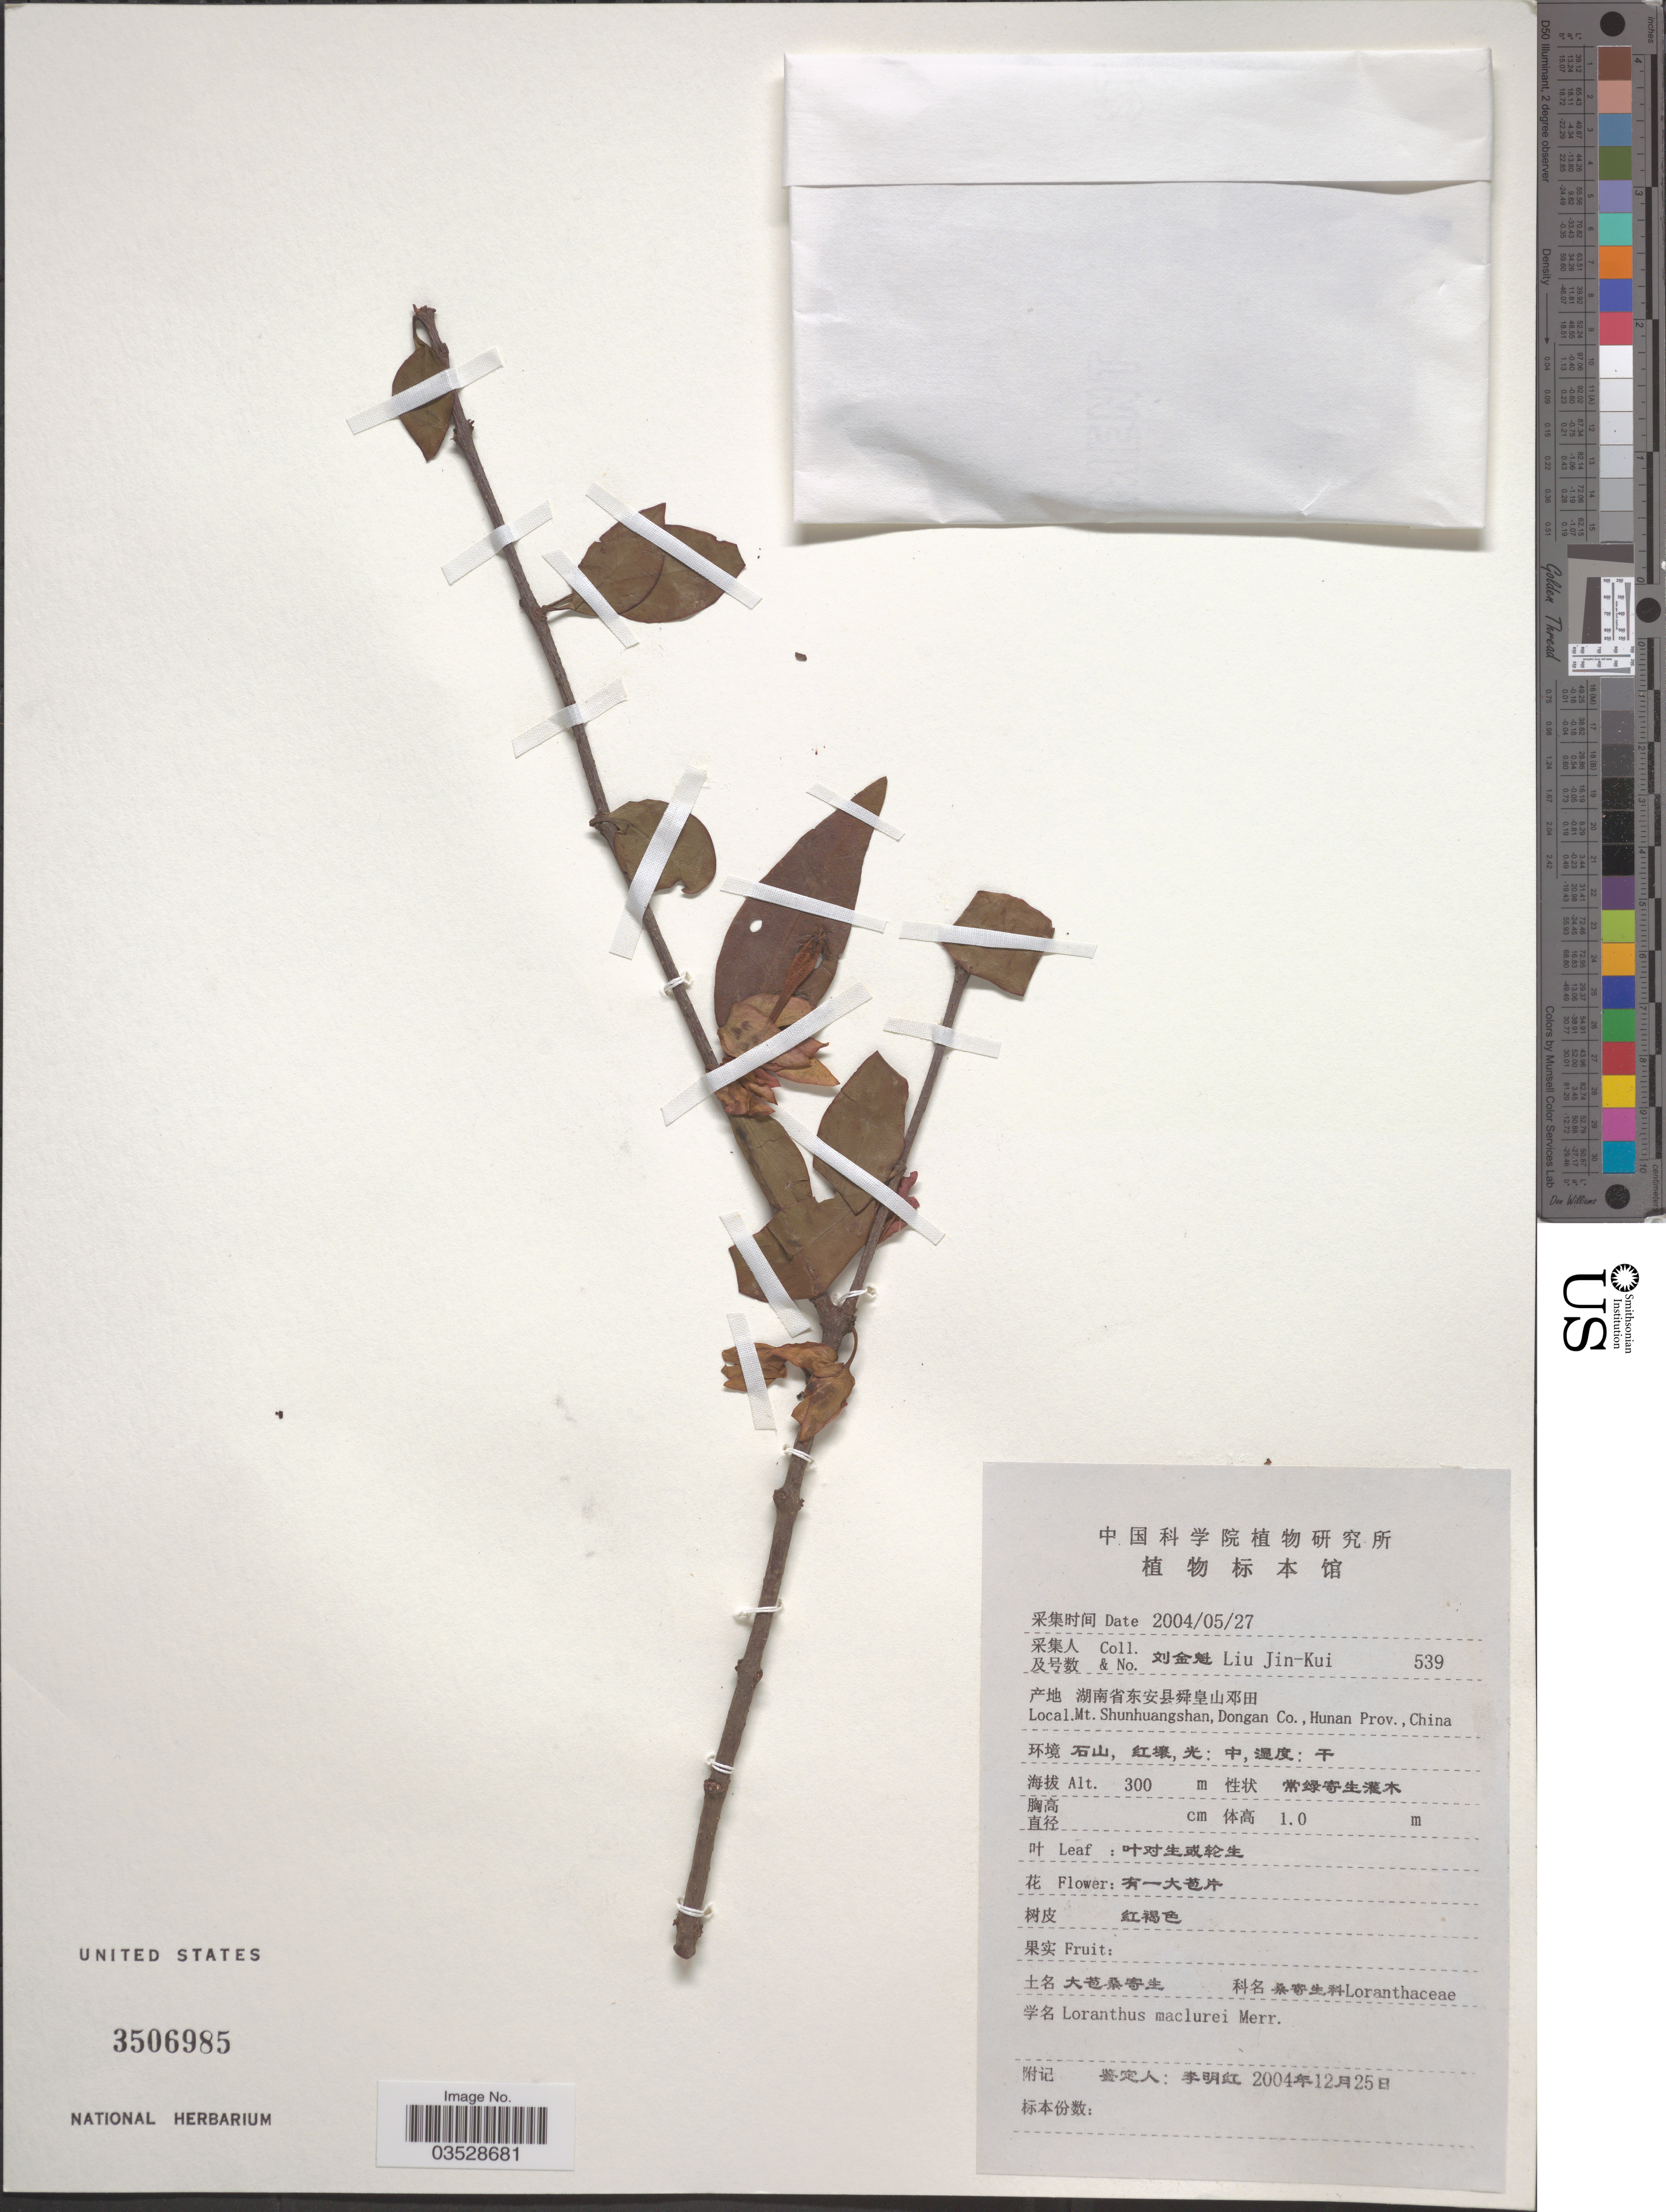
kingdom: Plantae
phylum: Tracheophyta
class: Magnoliopsida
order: Santalales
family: Loranthaceae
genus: Tolypanthus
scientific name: Tolypanthus maclurei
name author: Danser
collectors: Liu Jin-Kui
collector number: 539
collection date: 2004-12-25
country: China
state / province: Hunan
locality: Mt. Shunhuanshan, Dongan Co.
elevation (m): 300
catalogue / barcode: US 3506985